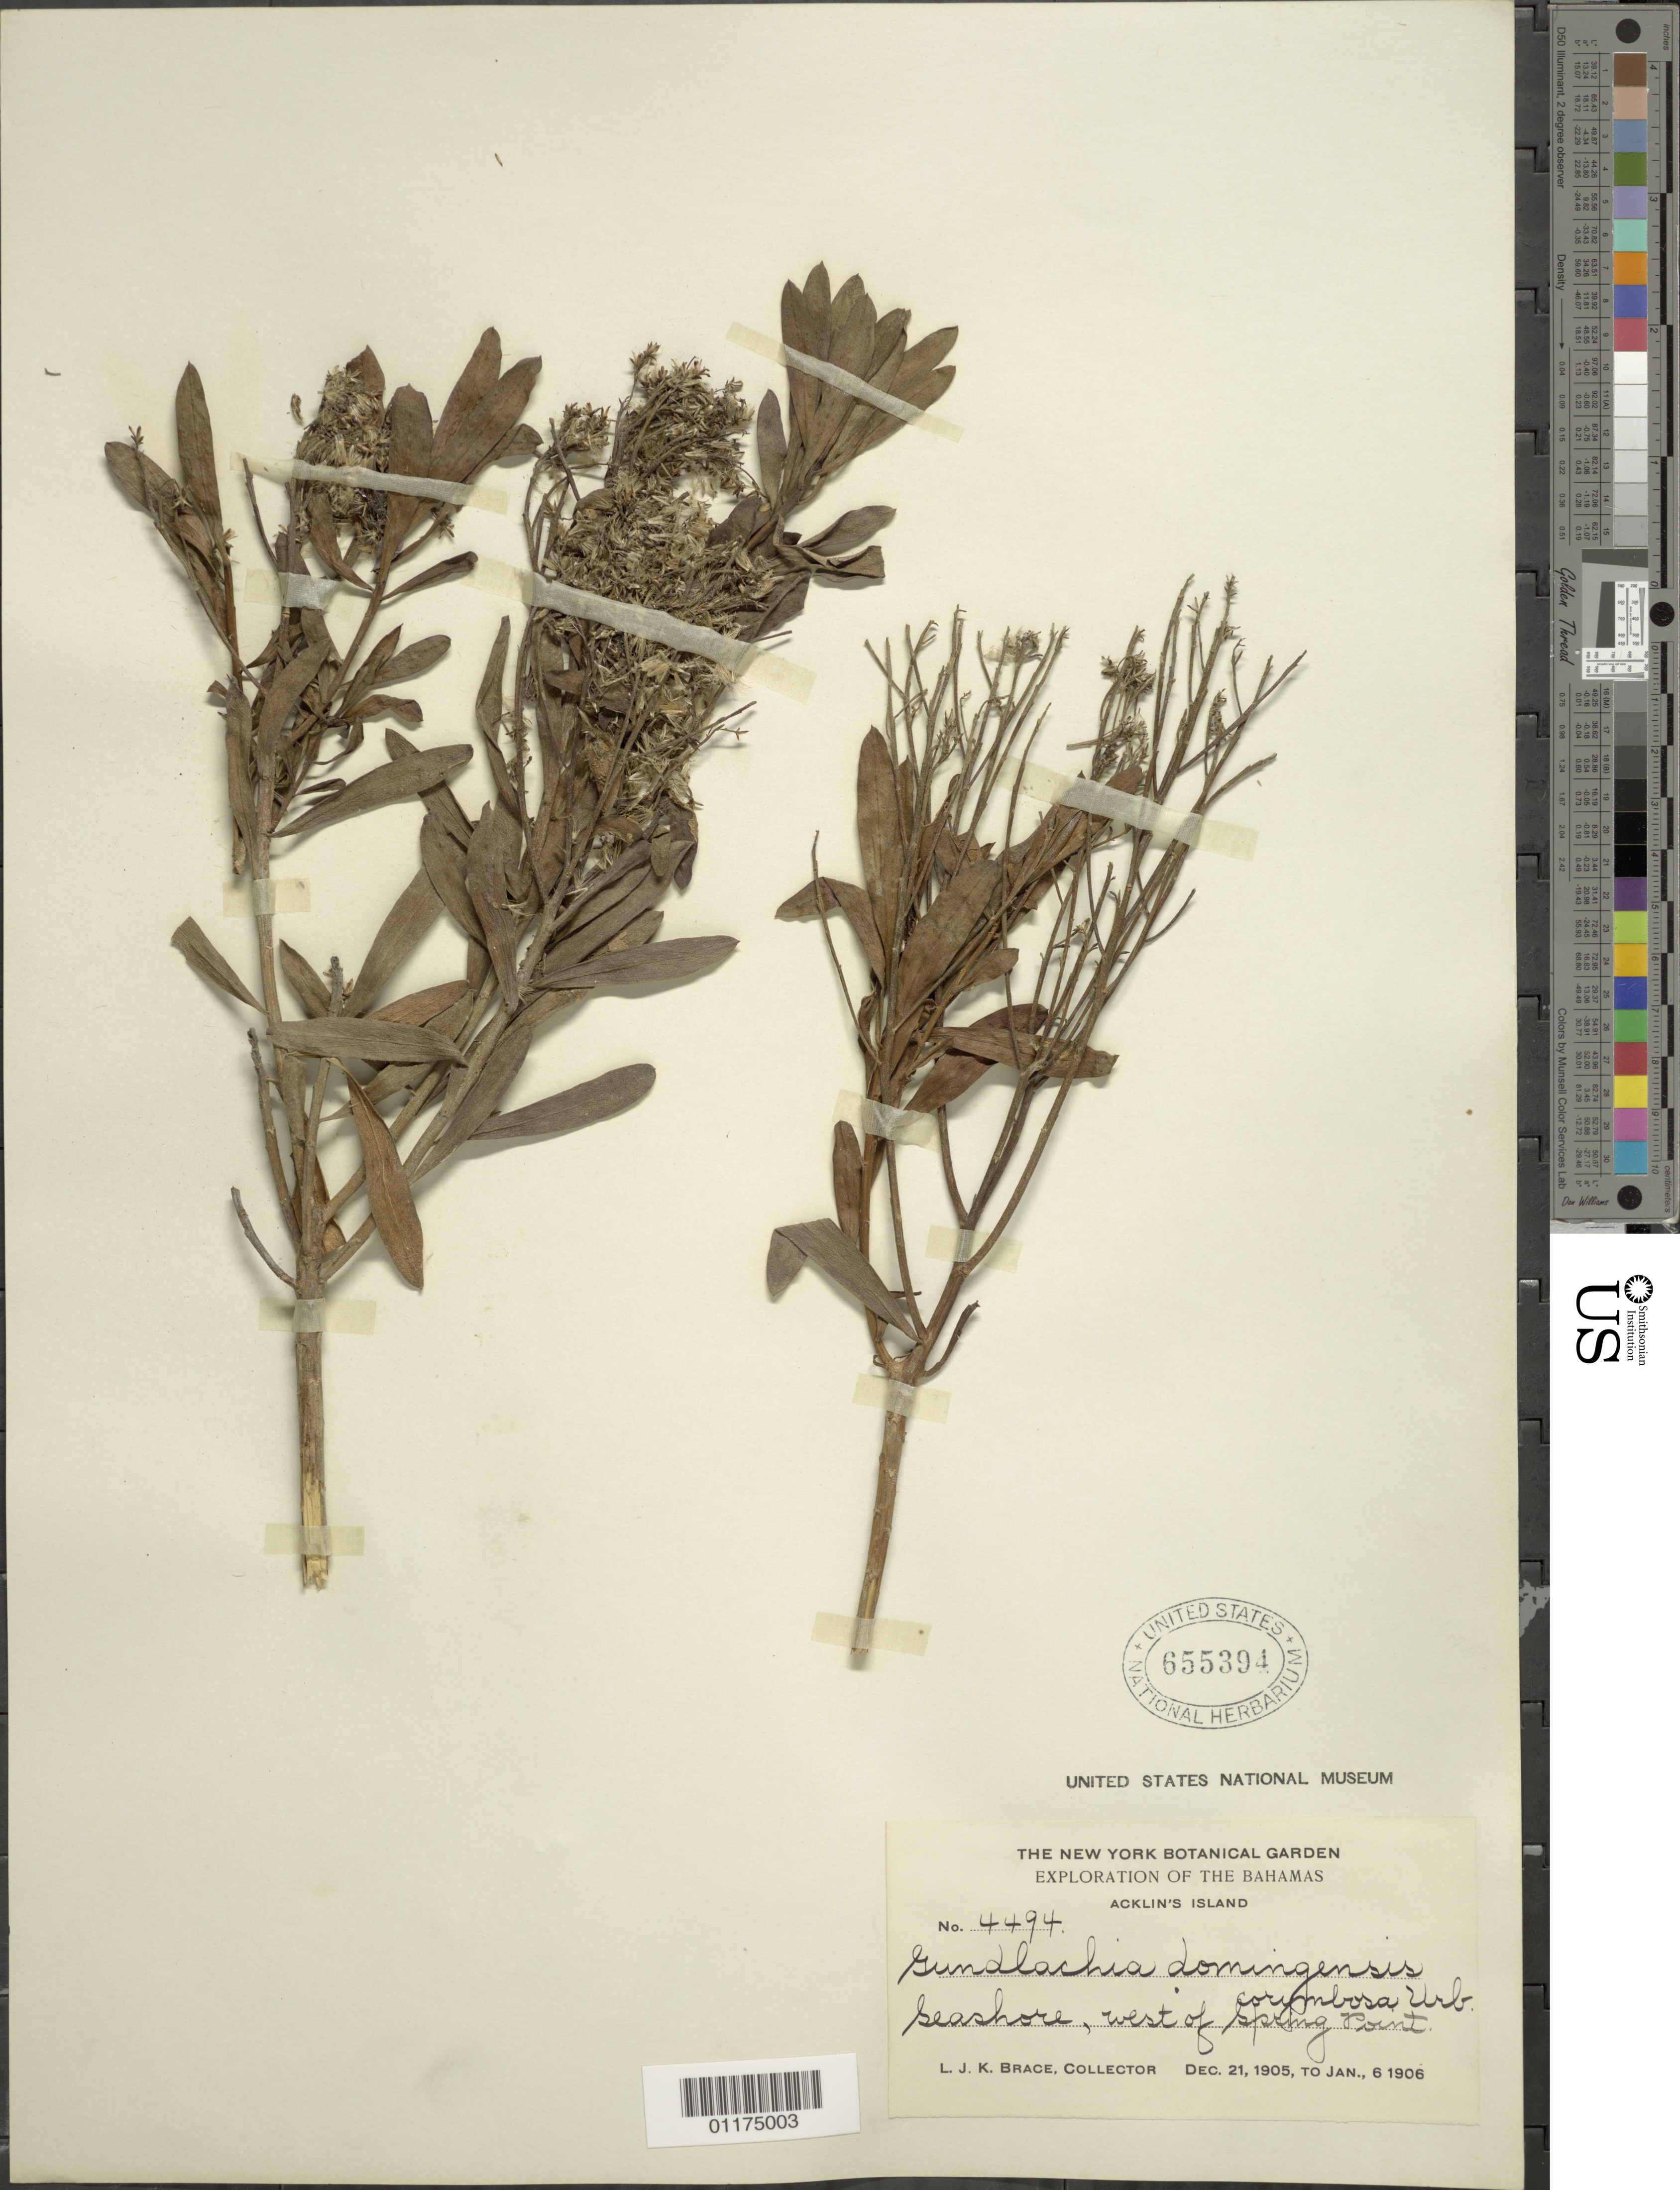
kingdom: Plantae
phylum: Tracheophyta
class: Magnoliopsida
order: Asterales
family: Asteraceae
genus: Gundlachia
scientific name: Gundlachia corymbosa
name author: (Urb.) Britton ex Bold.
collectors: L. J. K. Brace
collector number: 4494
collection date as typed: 21 Dec 1905 to 06 Jan 1906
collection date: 1905-12-21/1906-01-06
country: Bahamas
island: Acklin's I.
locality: West of Spring point.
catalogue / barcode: US 655394